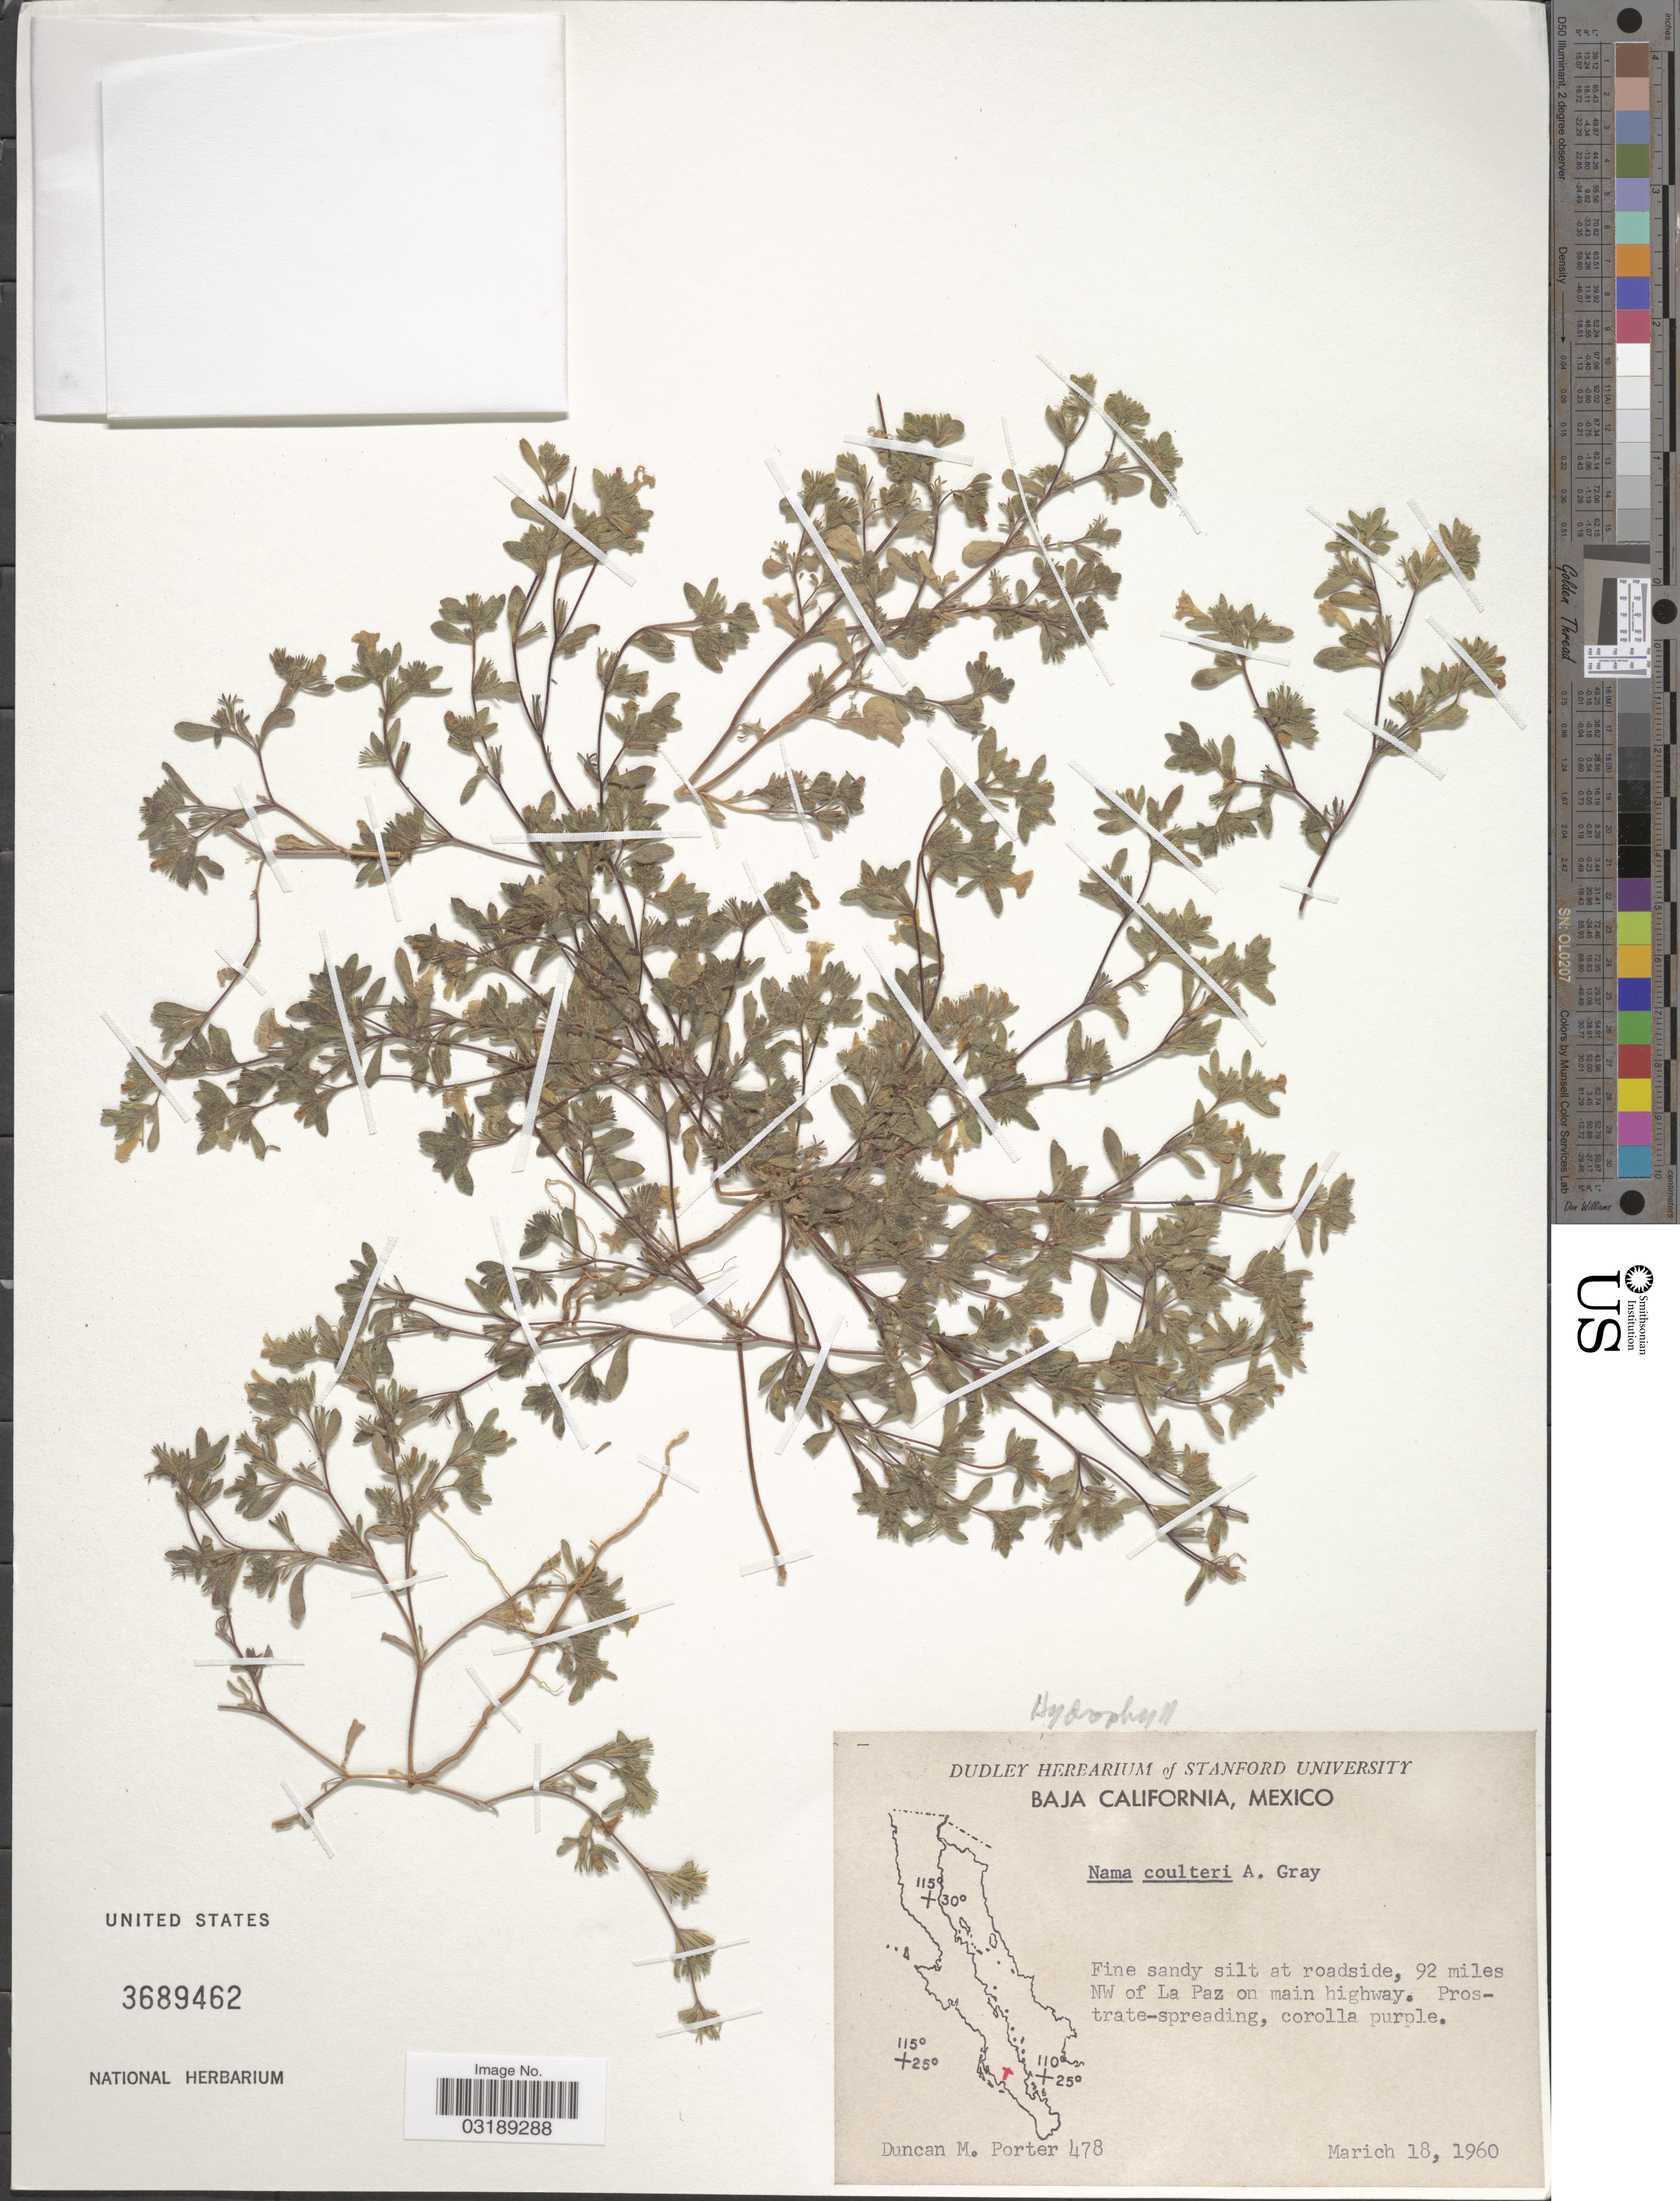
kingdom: Plantae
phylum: Tracheophyta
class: Magnoliopsida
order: Boraginales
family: Namaceae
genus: Nama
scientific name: Nama coulteri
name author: A. Gray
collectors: D. Porter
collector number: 478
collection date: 1960-03-18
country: Mexico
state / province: Baja California Sur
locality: Fine sandy silt at roadside, 92 miles NW of La Paz on main highway.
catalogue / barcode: US 3689462